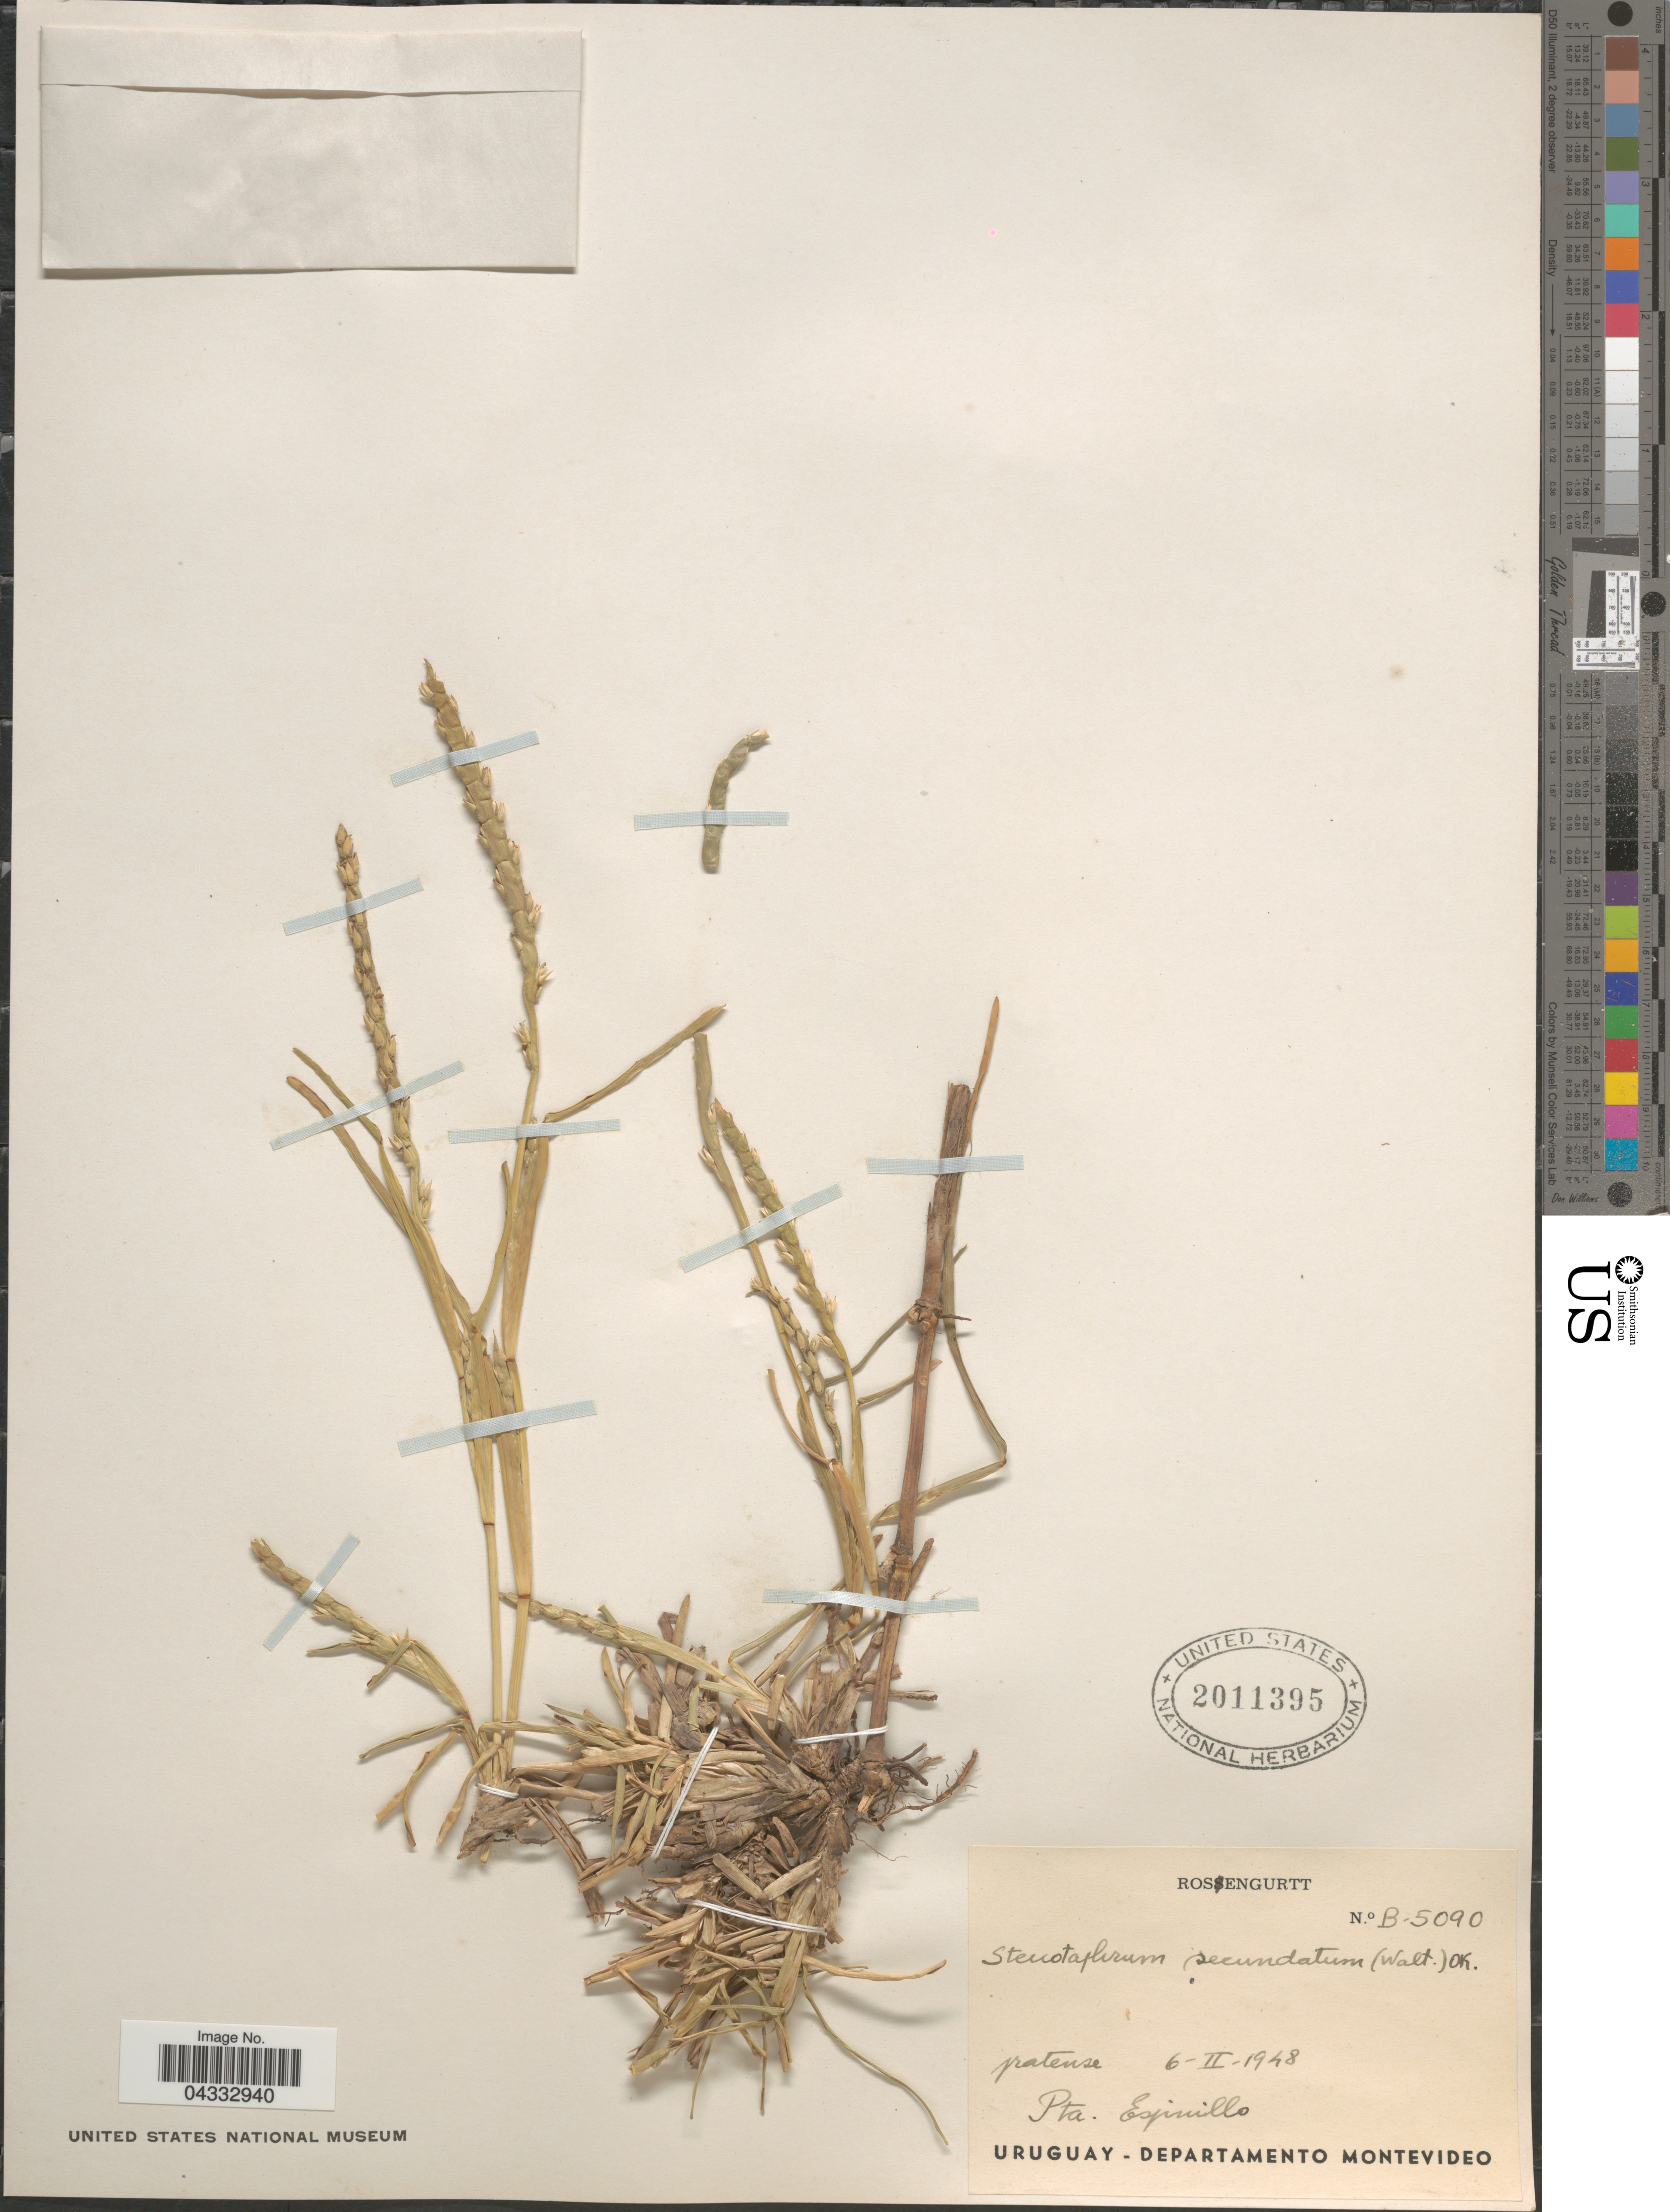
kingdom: Plantae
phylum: Tracheophyta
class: Liliopsida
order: Poales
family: Poaceae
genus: Stenotaphrum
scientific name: Stenotaphrum secundatum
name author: (Walter) Kuntze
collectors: Rosengurtt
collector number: B-5090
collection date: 1948-02-06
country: Uruguay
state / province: Montevideo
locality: Pratense. Pta. Espinillo. Departamento Montevideo.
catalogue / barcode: US 2011395